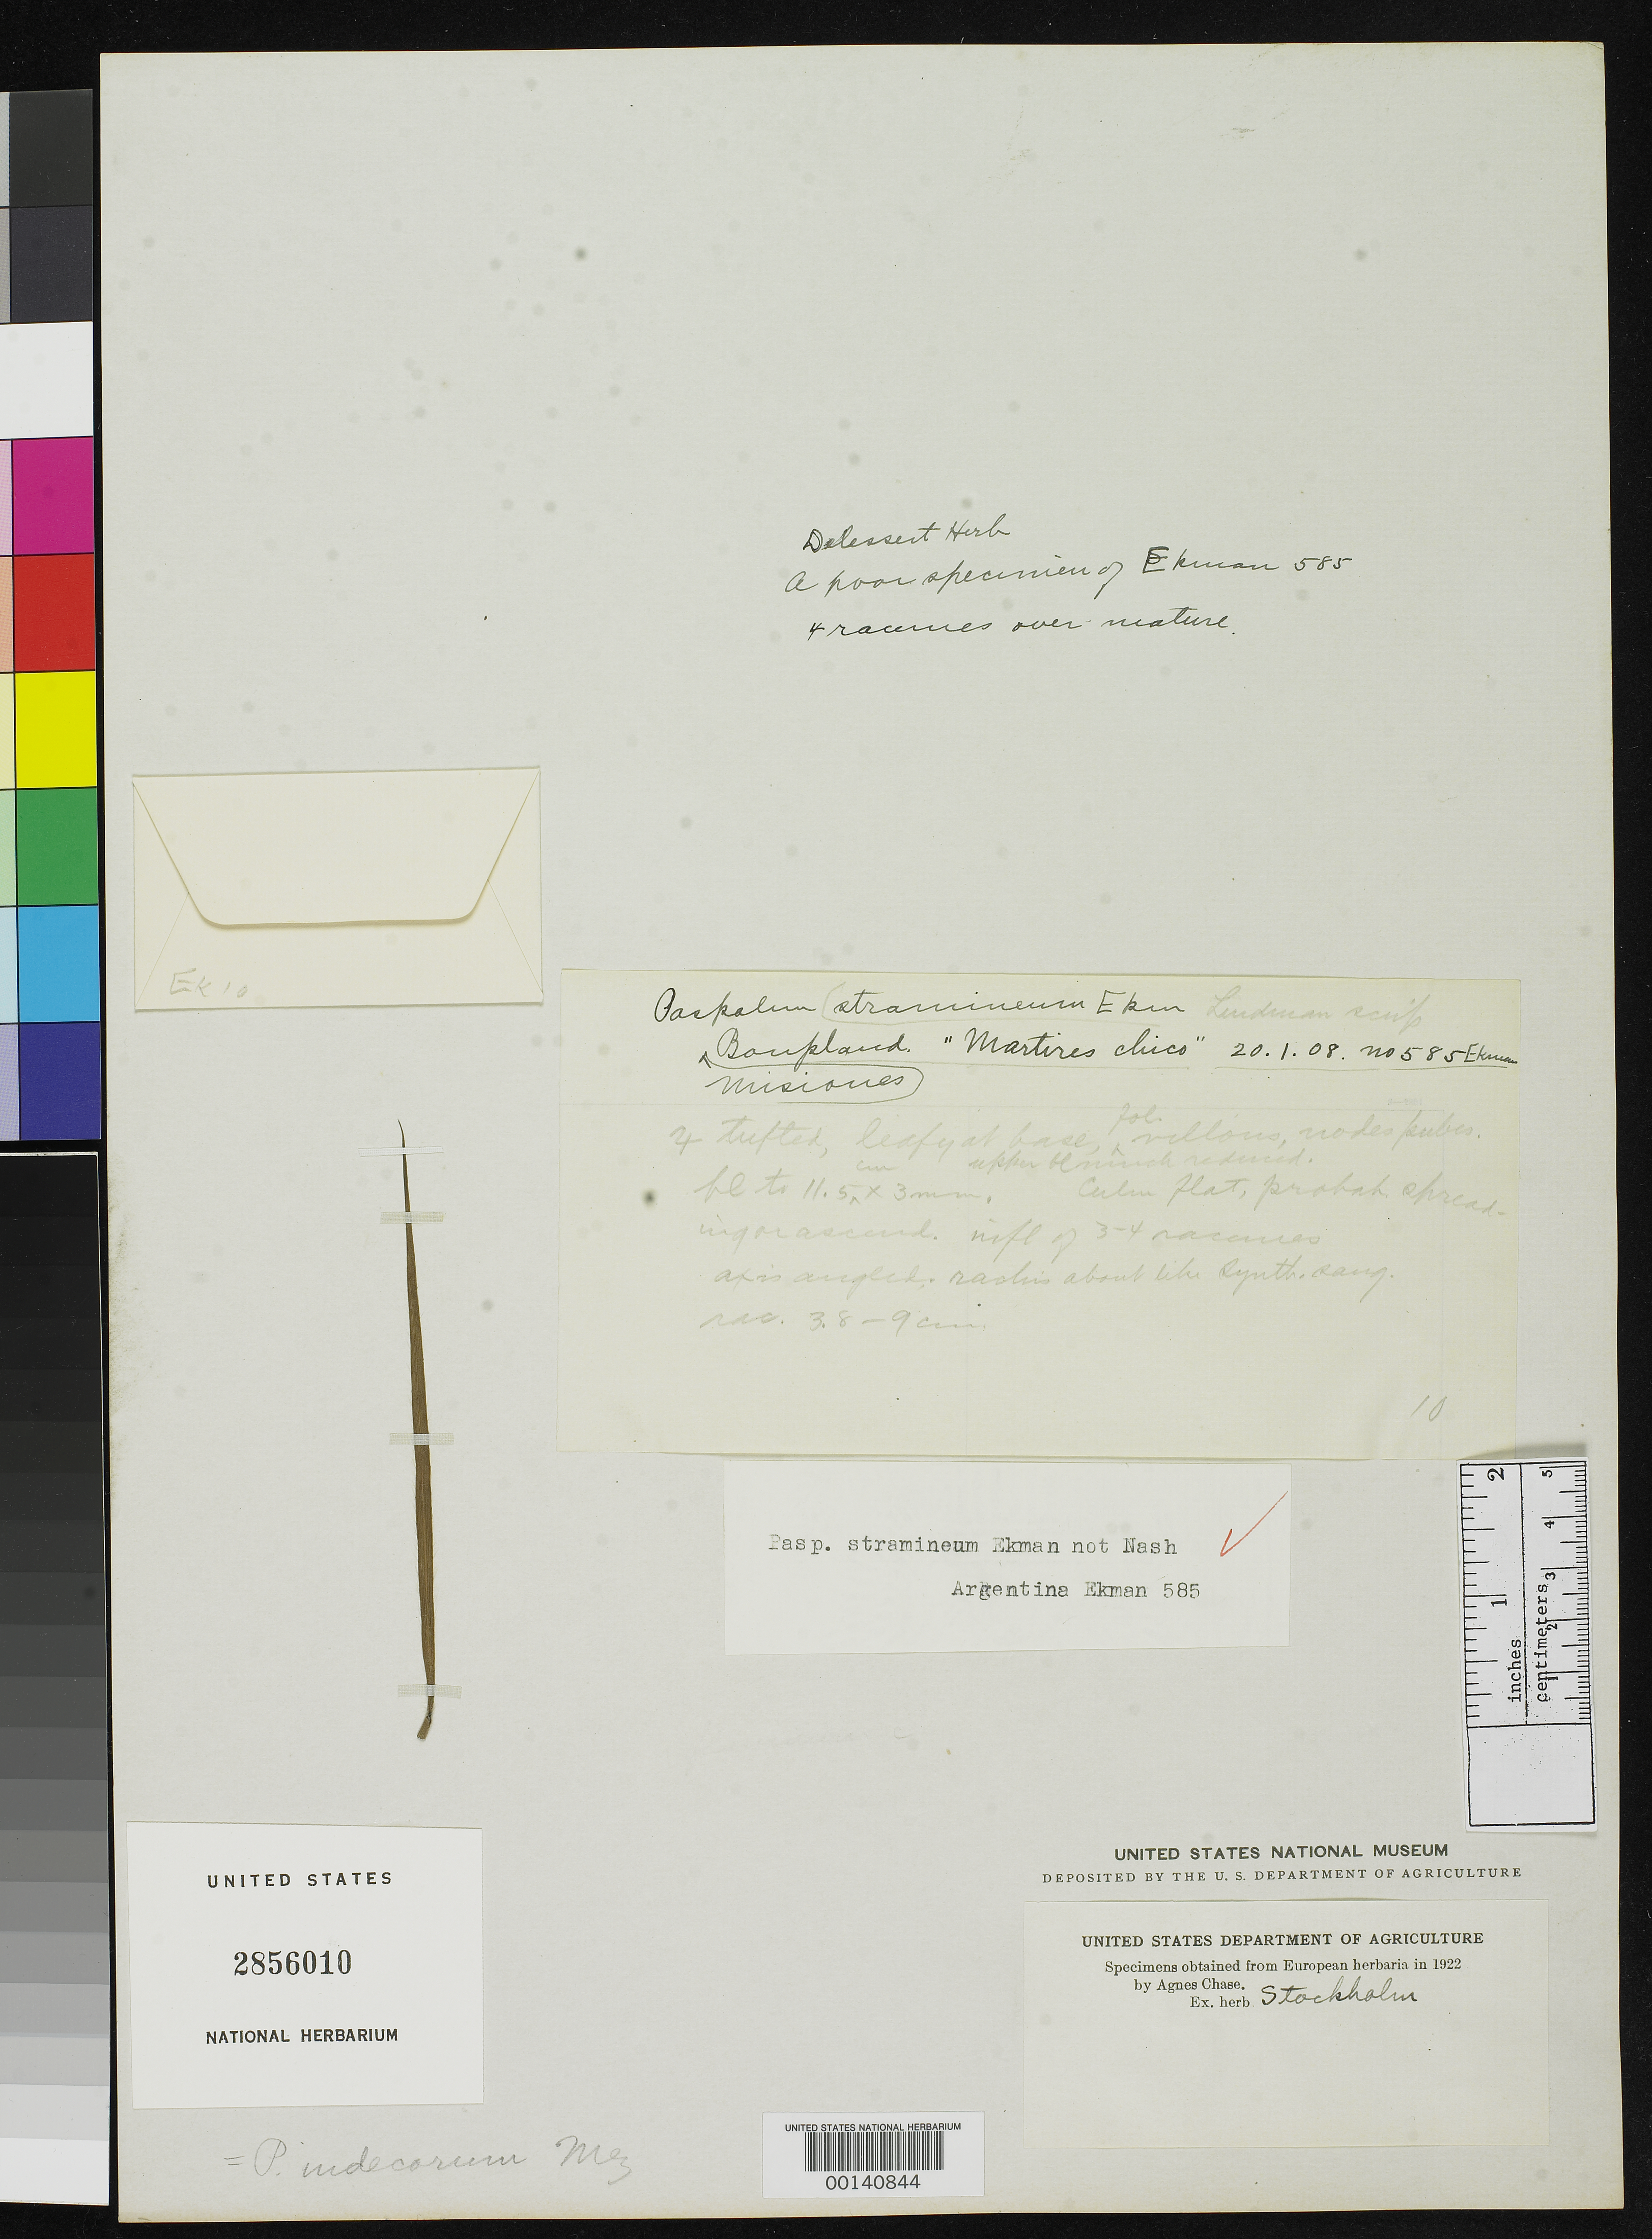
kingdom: Plantae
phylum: Tracheophyta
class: Liliopsida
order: Poales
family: Poaceae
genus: Paspalum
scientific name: Paspalum stramineum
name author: Ekman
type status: Type Fragment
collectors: E. L. Ekman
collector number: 585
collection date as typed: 20 Jan 1908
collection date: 1908-01-20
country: Argentina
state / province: Misiones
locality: Posadas.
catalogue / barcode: US 2856010